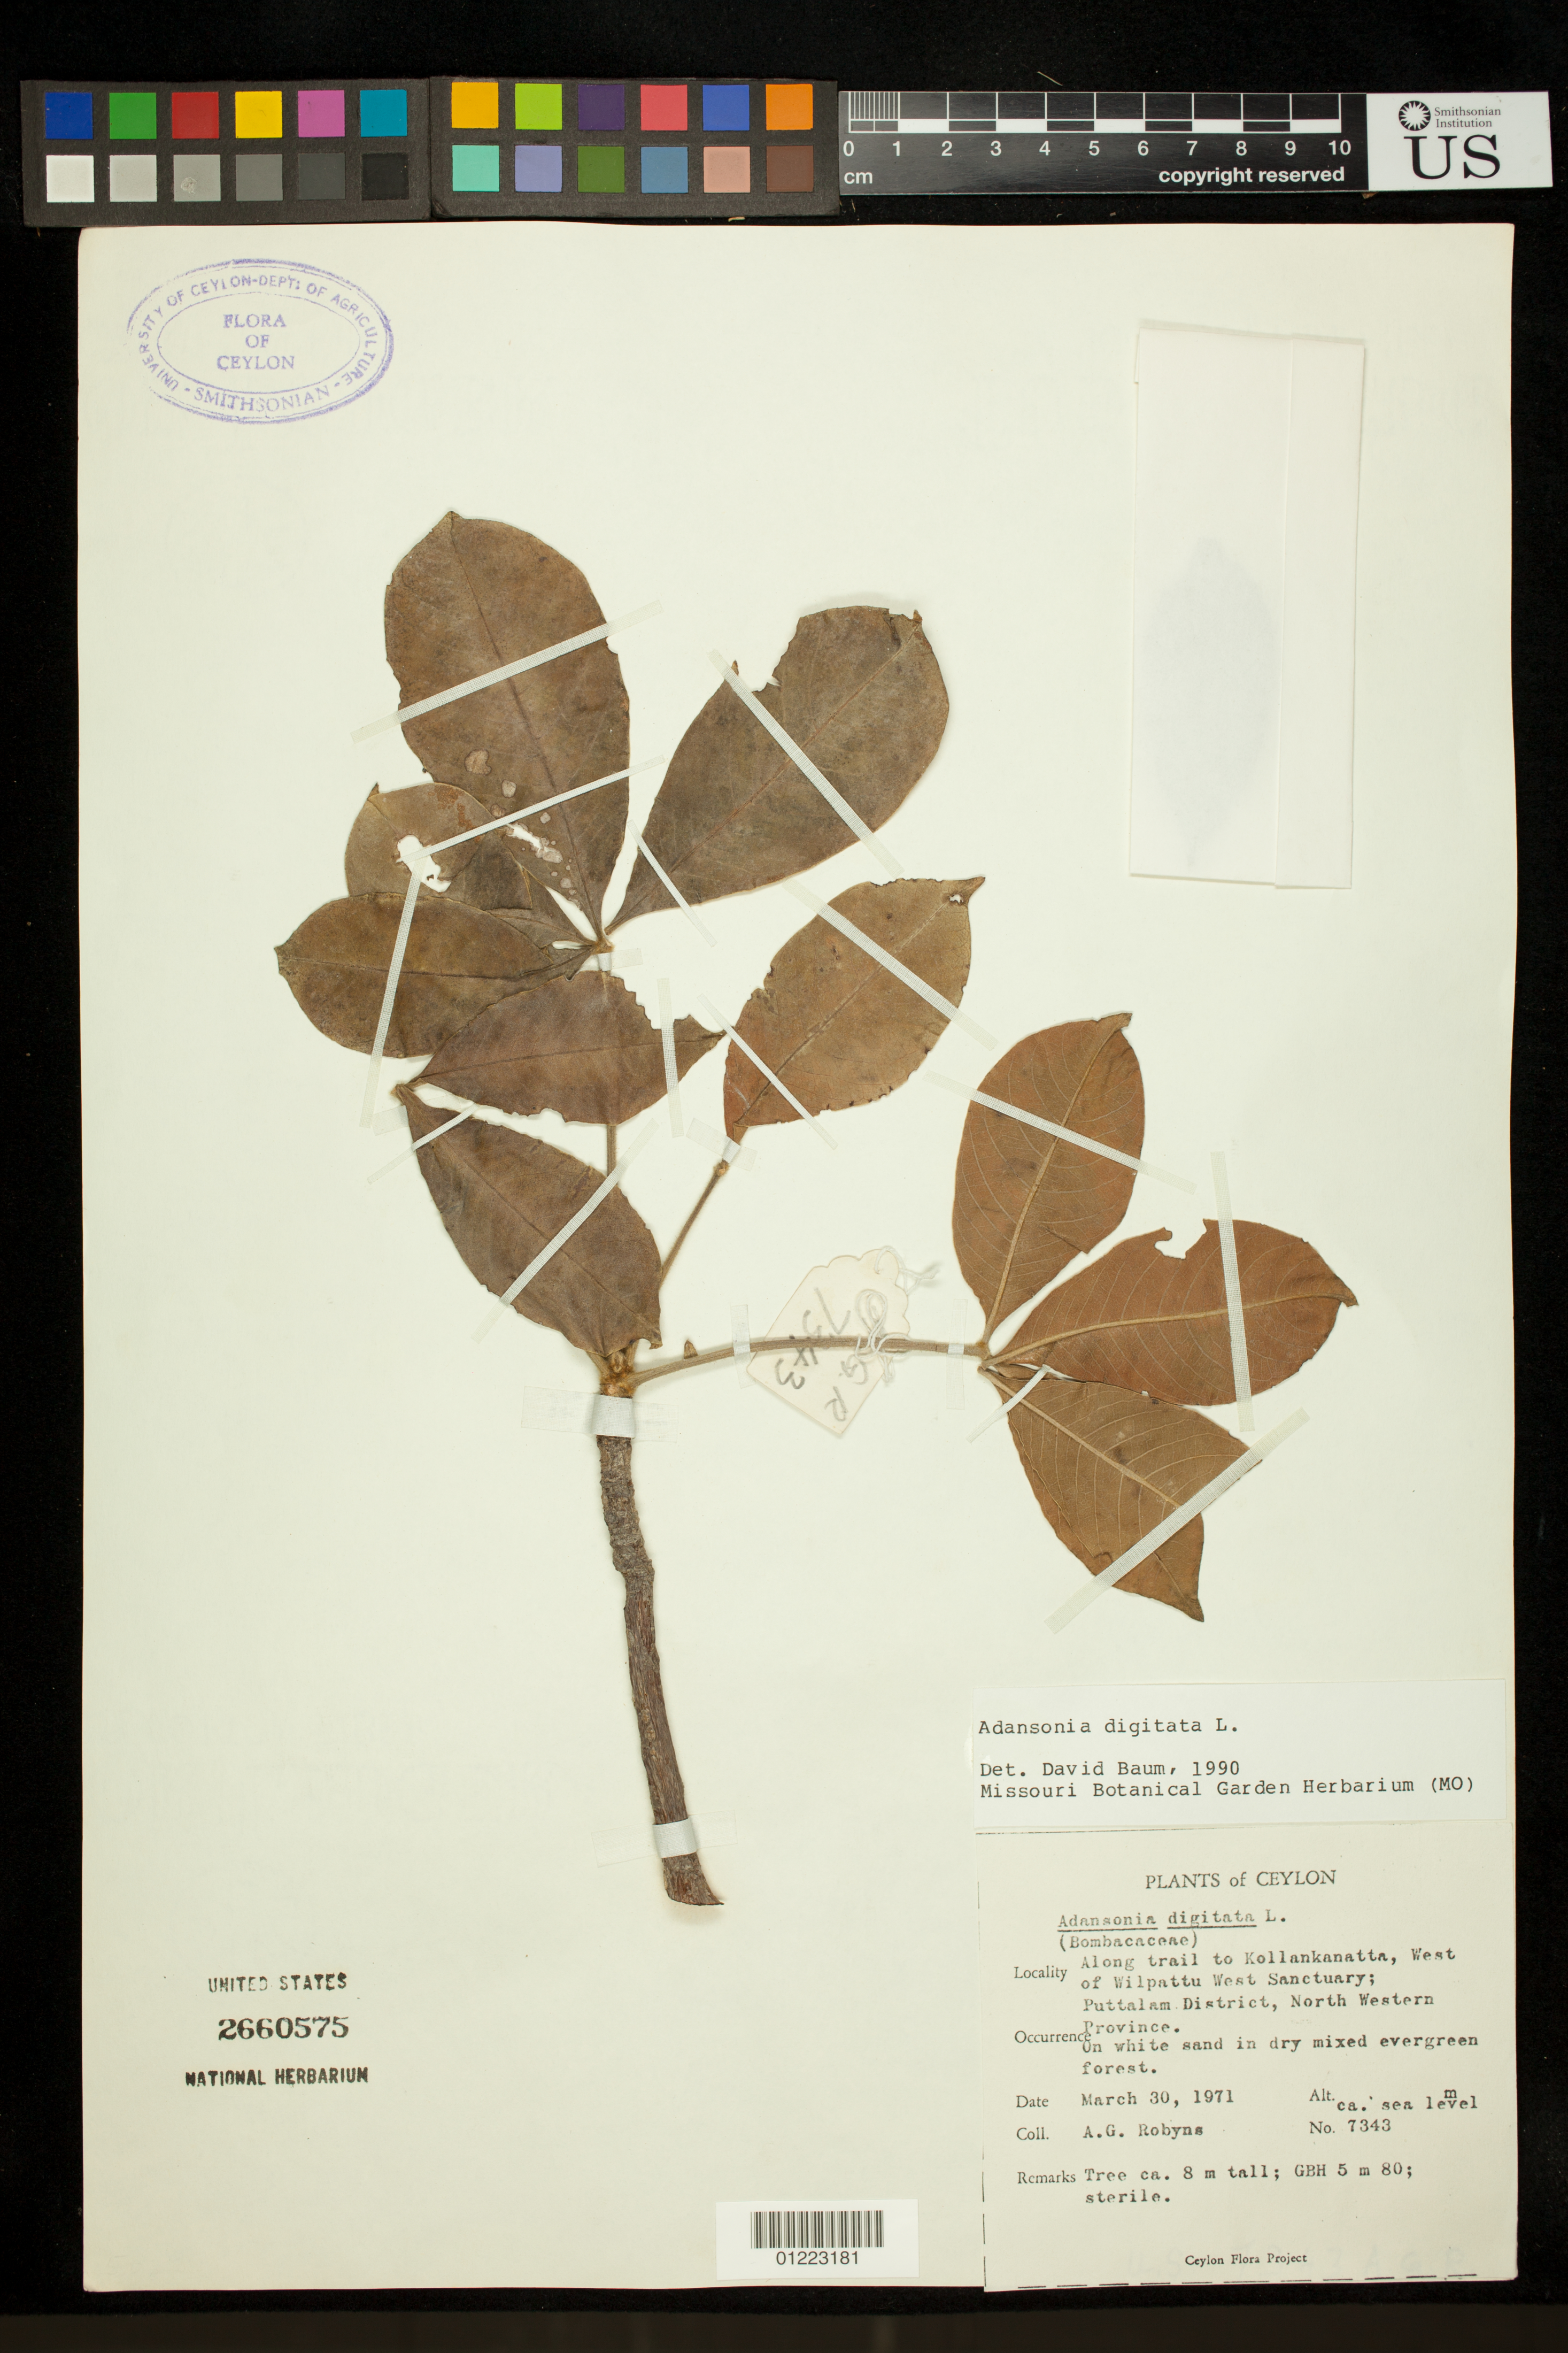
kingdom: Plantae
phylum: Tracheophyta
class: Magnoliopsida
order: Malvales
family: Malvaceae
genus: Adansonia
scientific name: Adansonia digitata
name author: L.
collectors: A. G. Robyns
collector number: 7343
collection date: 1971-03-30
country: Sri Lanka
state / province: North Western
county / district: Puttalam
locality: Along trail to Kollankanatta, West of Wilpattu West Sanctuary; On white sand in dry mixed evergreen forest.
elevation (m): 0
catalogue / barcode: US 2660575